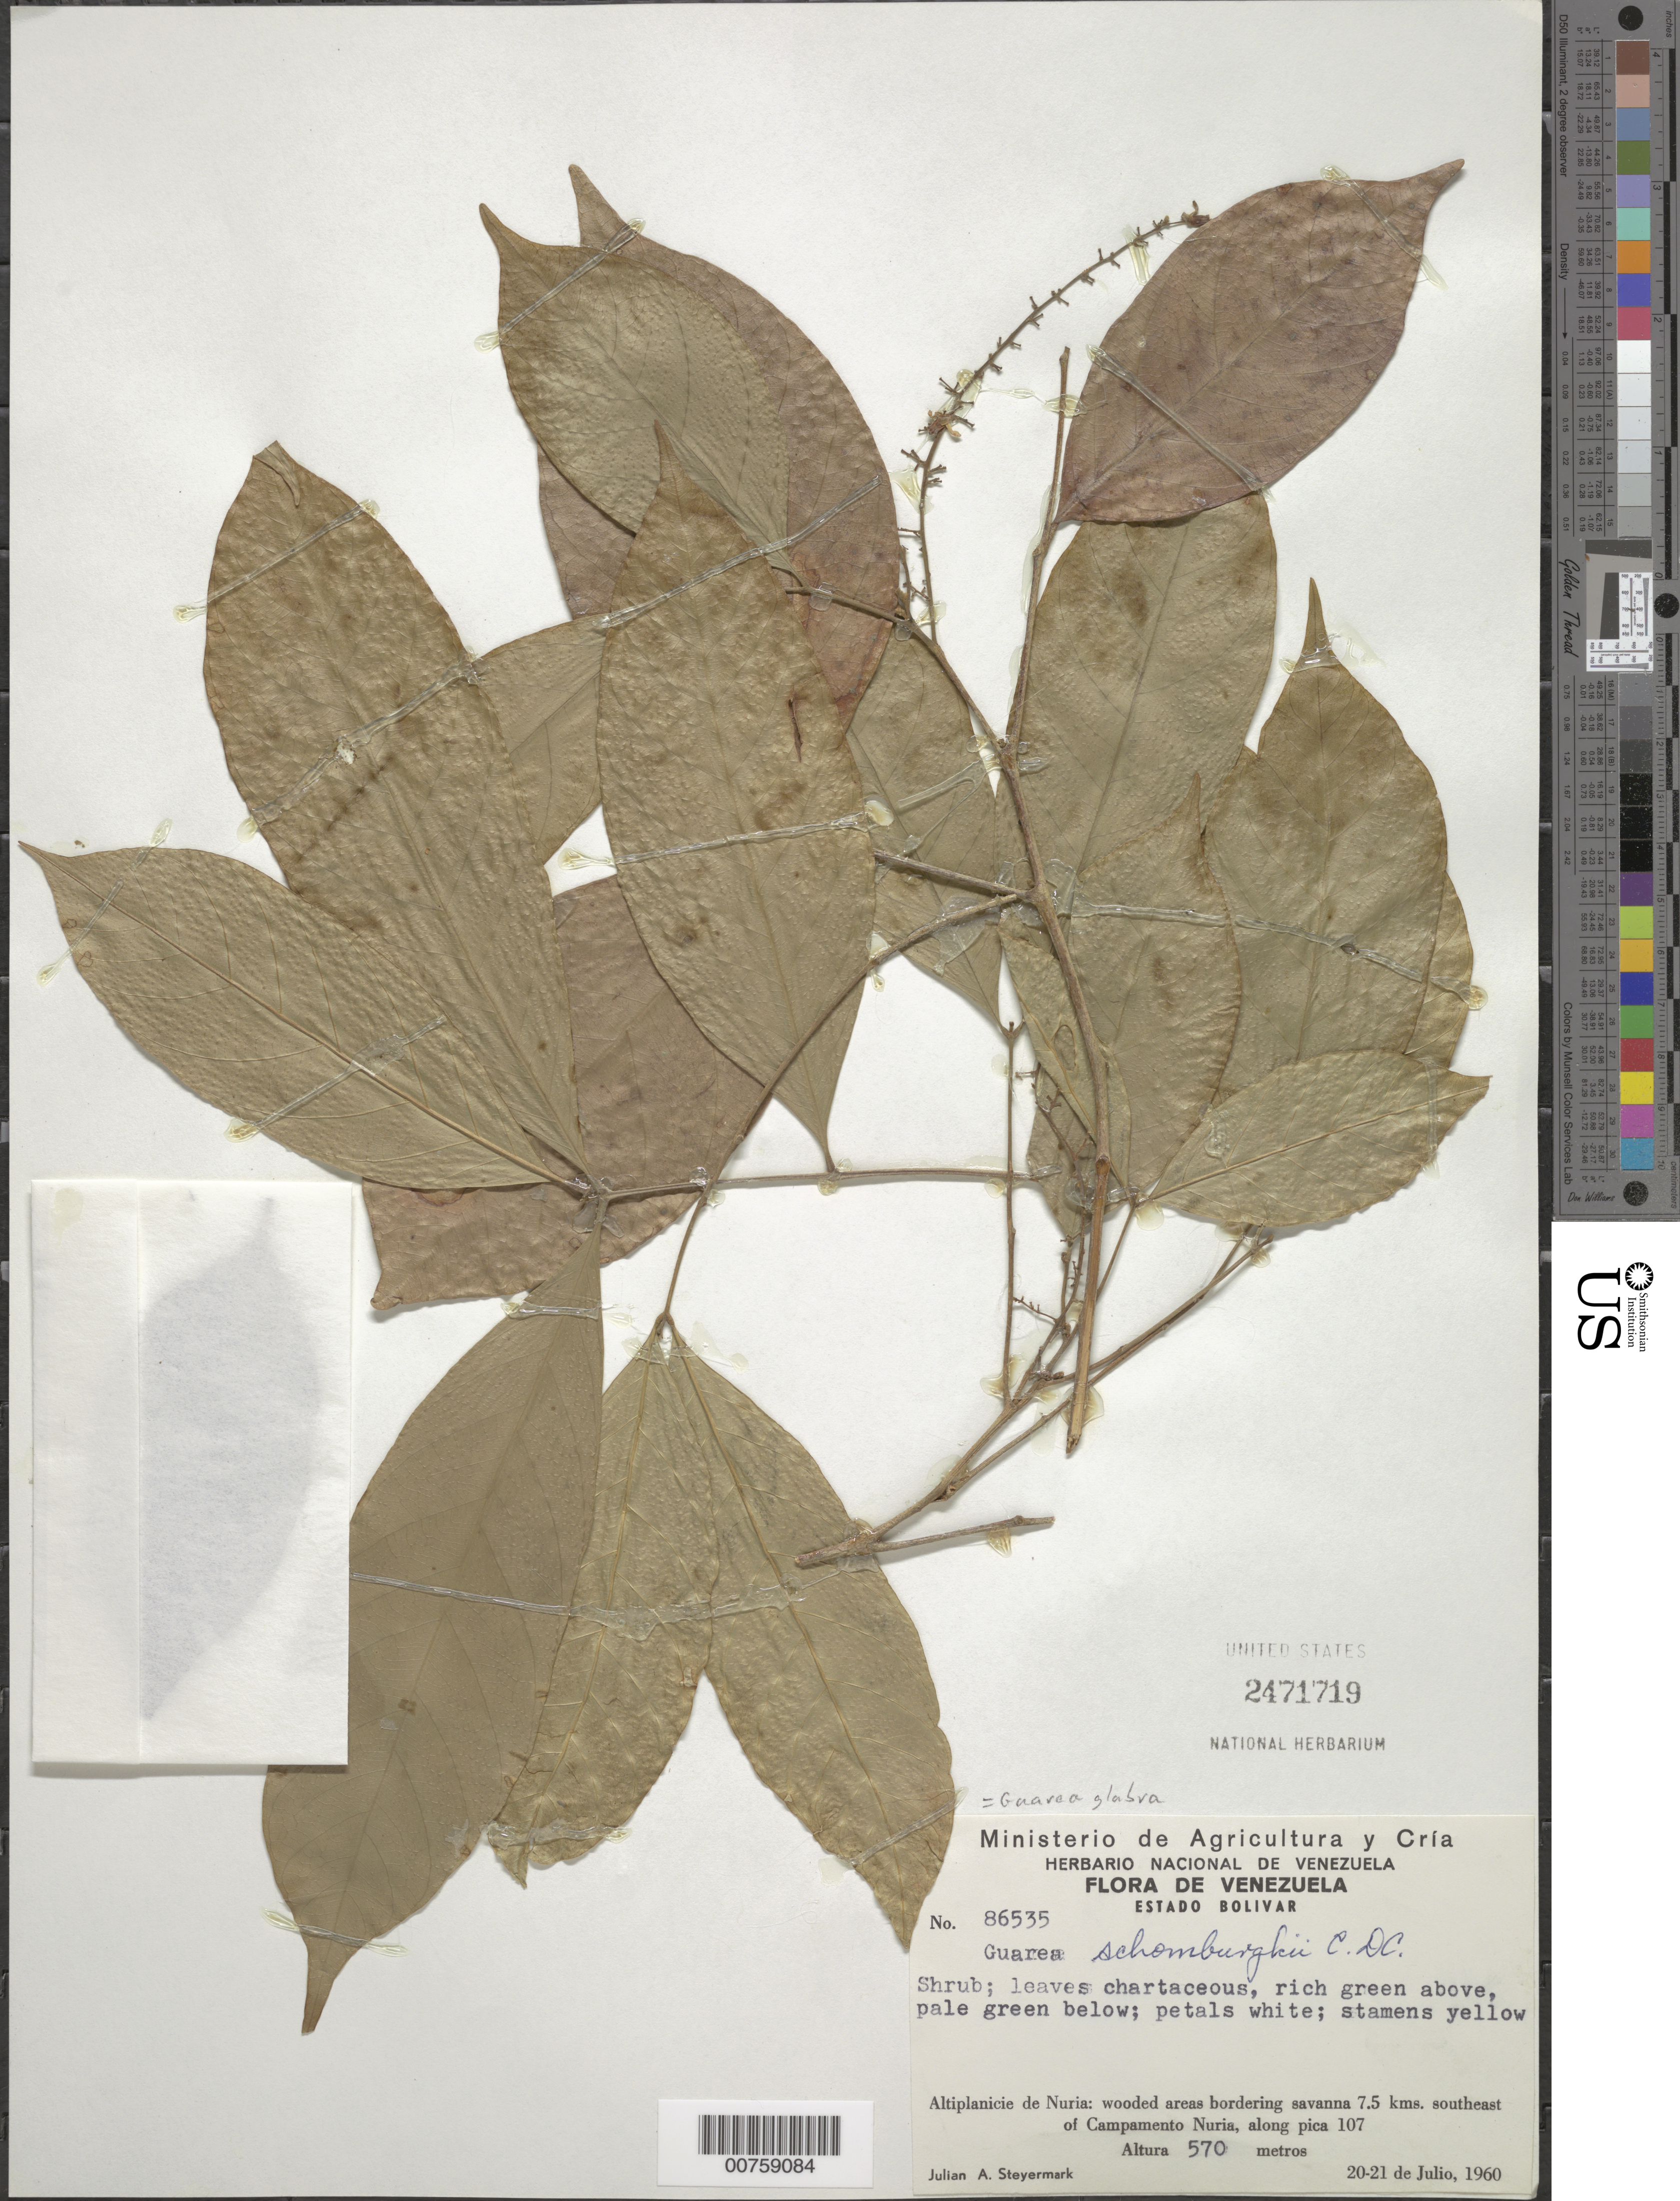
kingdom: Plantae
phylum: Tracheophyta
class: Magnoliopsida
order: Sapindales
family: Meliaceae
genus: Guarea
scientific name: Guarea glabra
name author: Vahl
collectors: J. Steyermark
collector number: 86535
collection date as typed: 20-Jul-60 to 21-Jul-60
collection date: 1960-07-20/1960-07-21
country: Venezuela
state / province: Bolívar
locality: Altiplanicie de Nuria, 7.5 km SE of Campamento Nuria, along pica 107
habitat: Wooded area bordering savanna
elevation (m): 570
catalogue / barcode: US 2471719